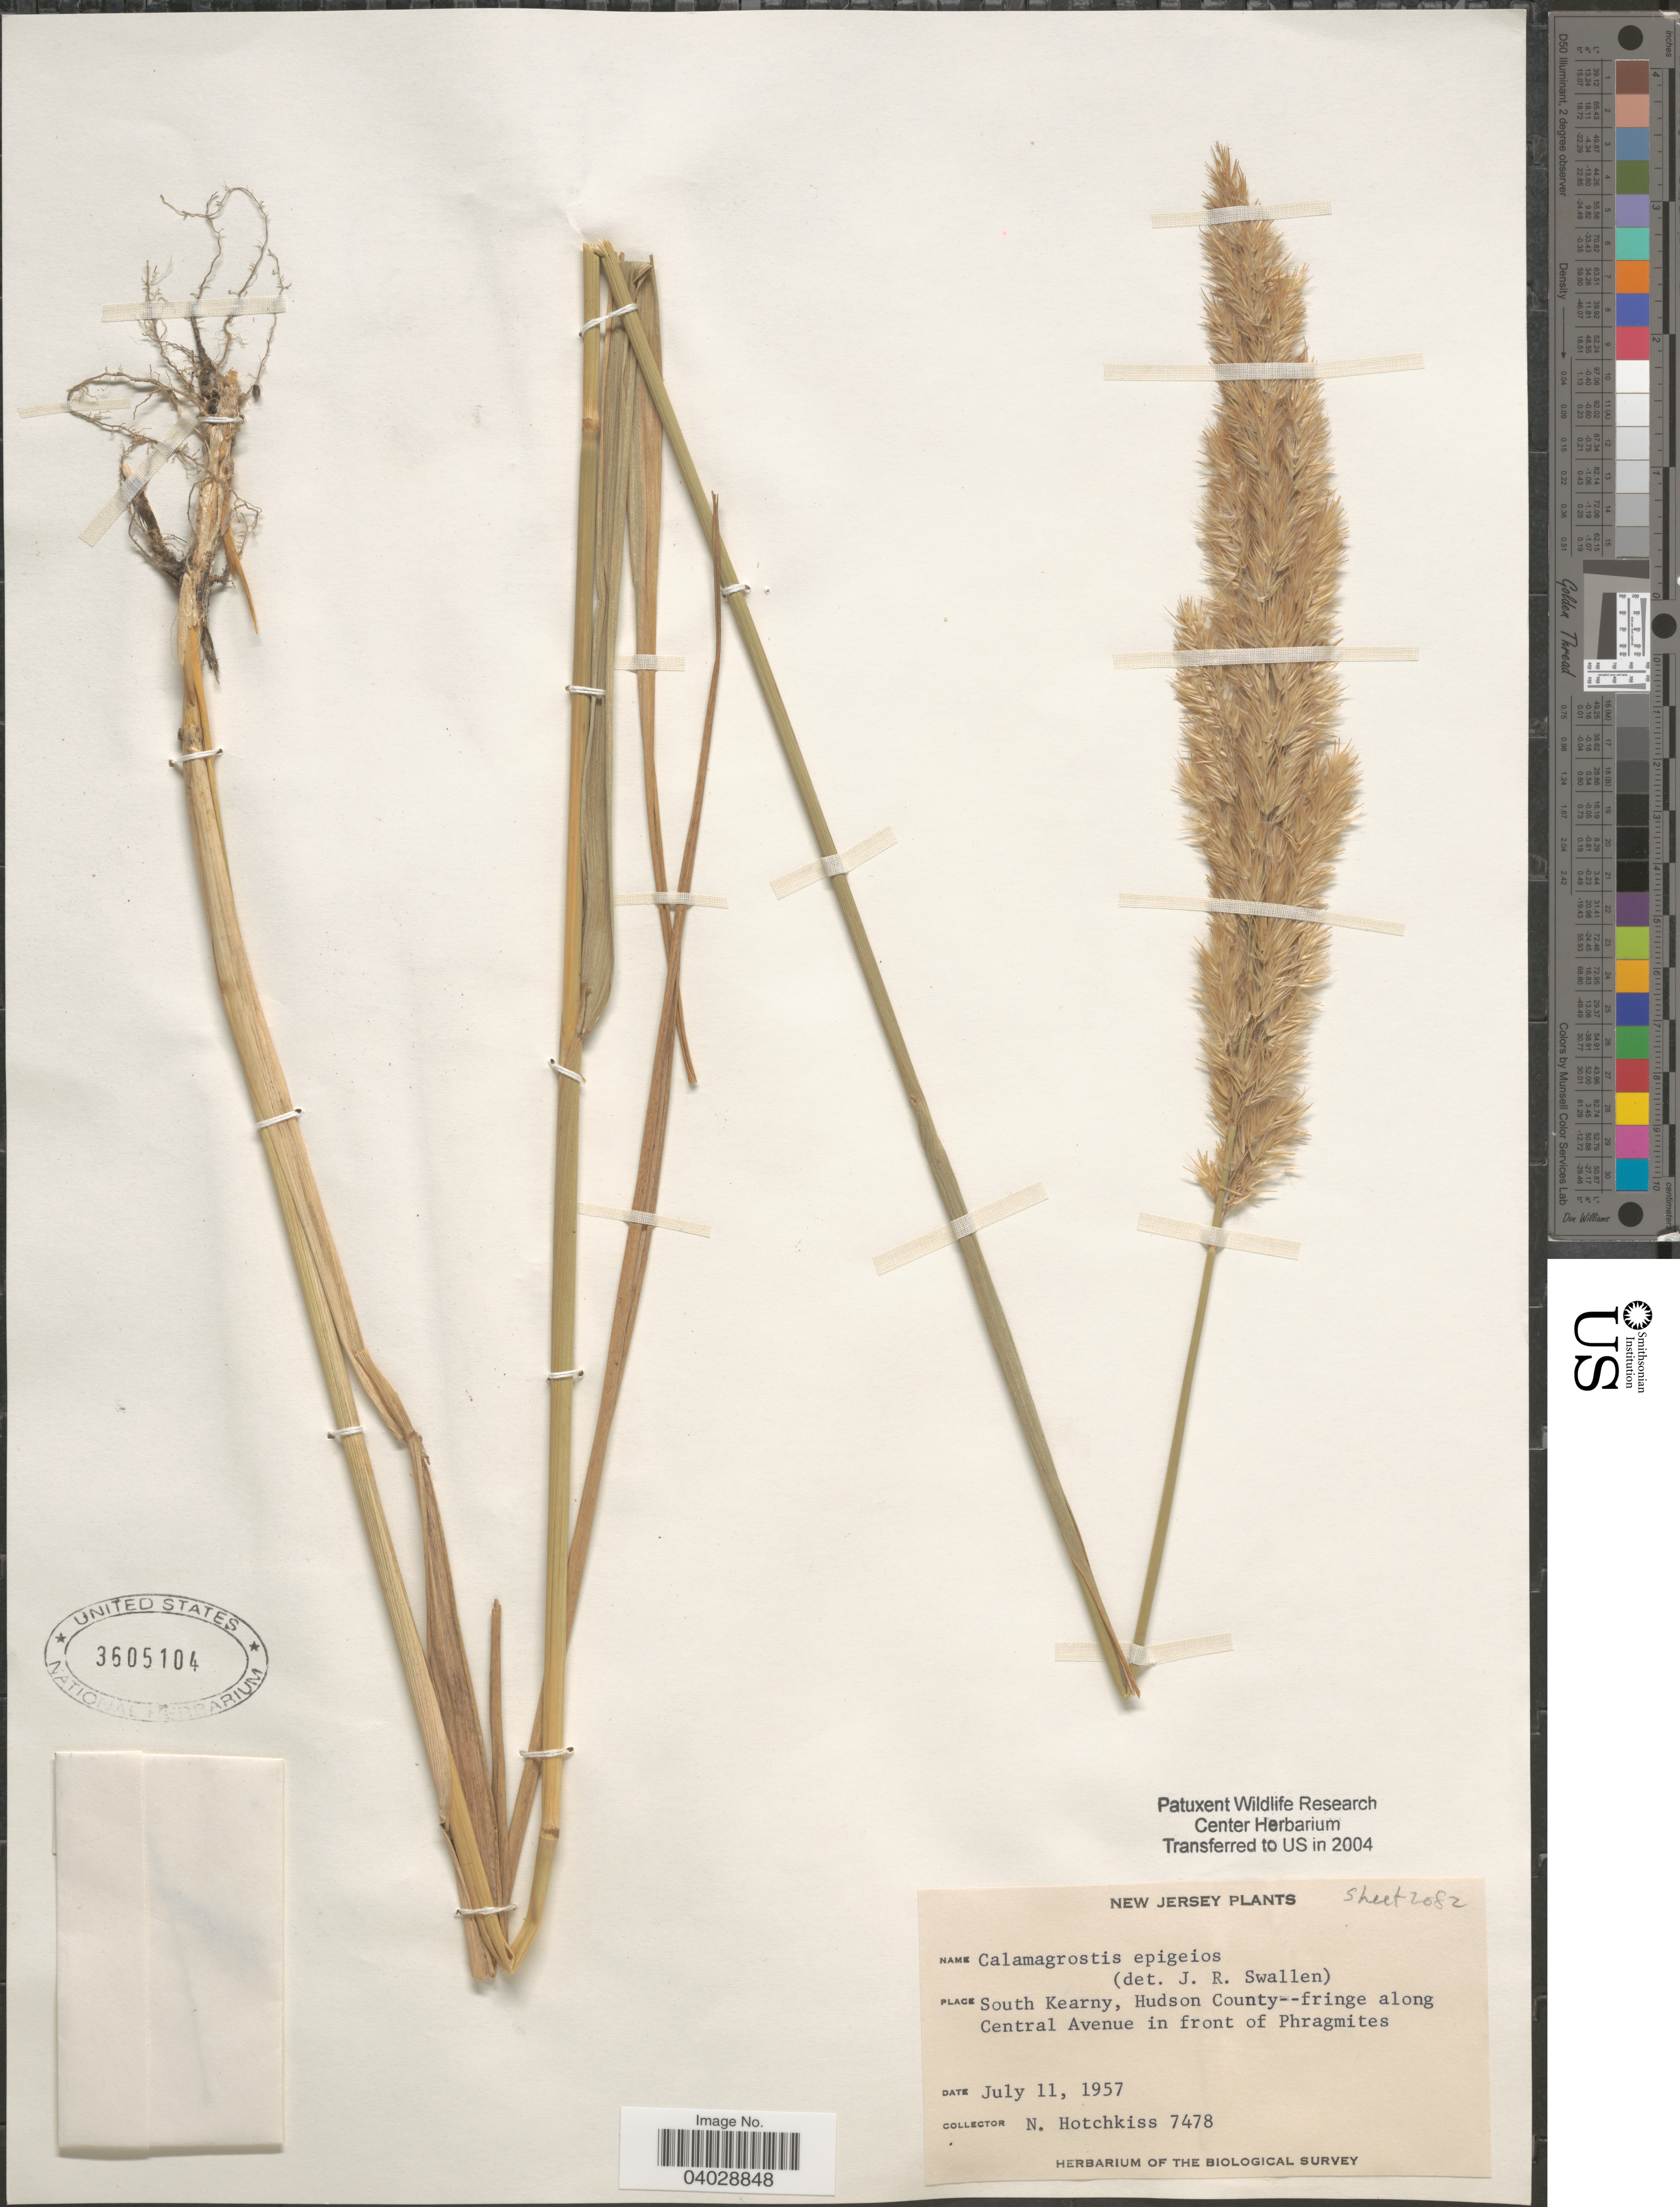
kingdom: Plantae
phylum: Tracheophyta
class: Liliopsida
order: Poales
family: Poaceae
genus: Calamagrostis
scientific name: Calamagrostis epigeios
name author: (L.) Roth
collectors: N. Hotchkiss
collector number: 7478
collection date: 1957-07-11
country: United States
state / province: New Jersey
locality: South Kearny, Hudson County--fringe along Central Avenue in front of Phragmites.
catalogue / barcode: US 3605104